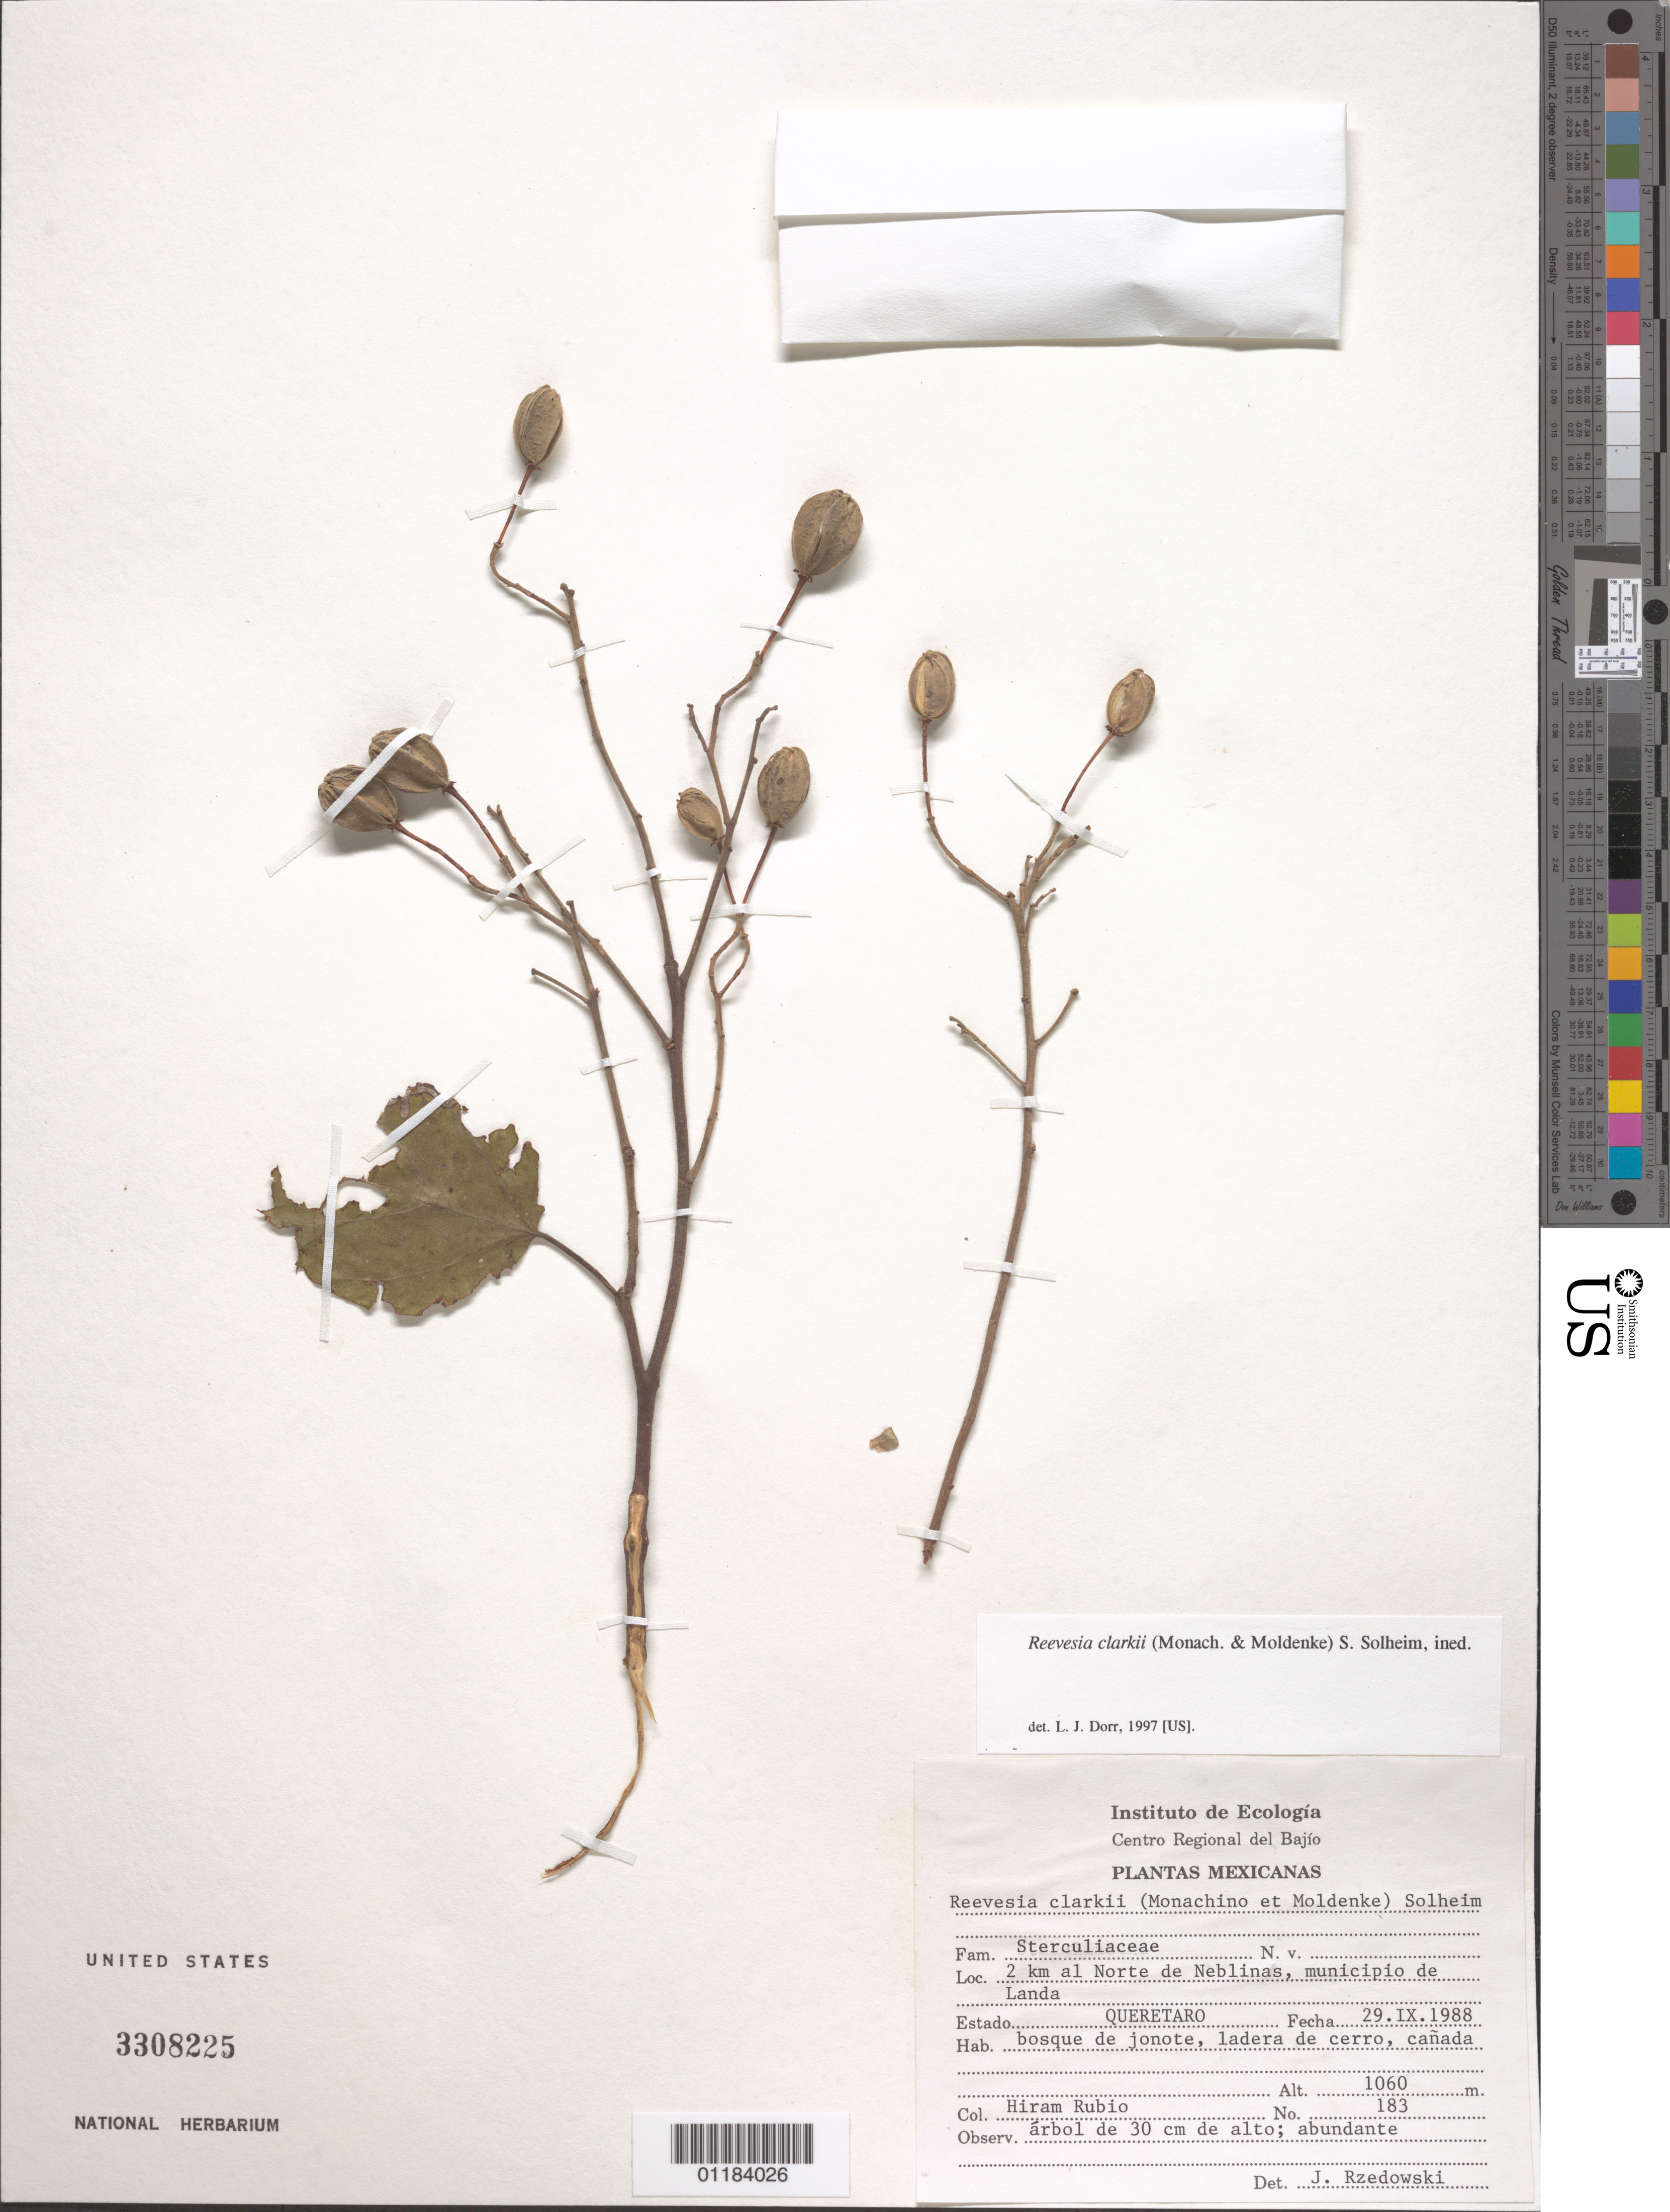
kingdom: Plantae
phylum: Tracheophyta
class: Magnoliopsida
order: Malvales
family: Malvaceae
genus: Reevesia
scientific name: Reevesia clarkii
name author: (Monach. & Moldenke) S. Solheim ex Machuca-Machuca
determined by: Dorr, L. J., (BOT), Smithsonian Institution - National Museum of Natural History (UNITED STATES)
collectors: H. Rubio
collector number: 183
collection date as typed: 19.IX.1991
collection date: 1991-09-19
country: Mexico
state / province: Querétaro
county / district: Jalpan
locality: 2 km al Norte de Neblinas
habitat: bosque de jonote, ladera de cerro, canada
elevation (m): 1060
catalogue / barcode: US 3308225